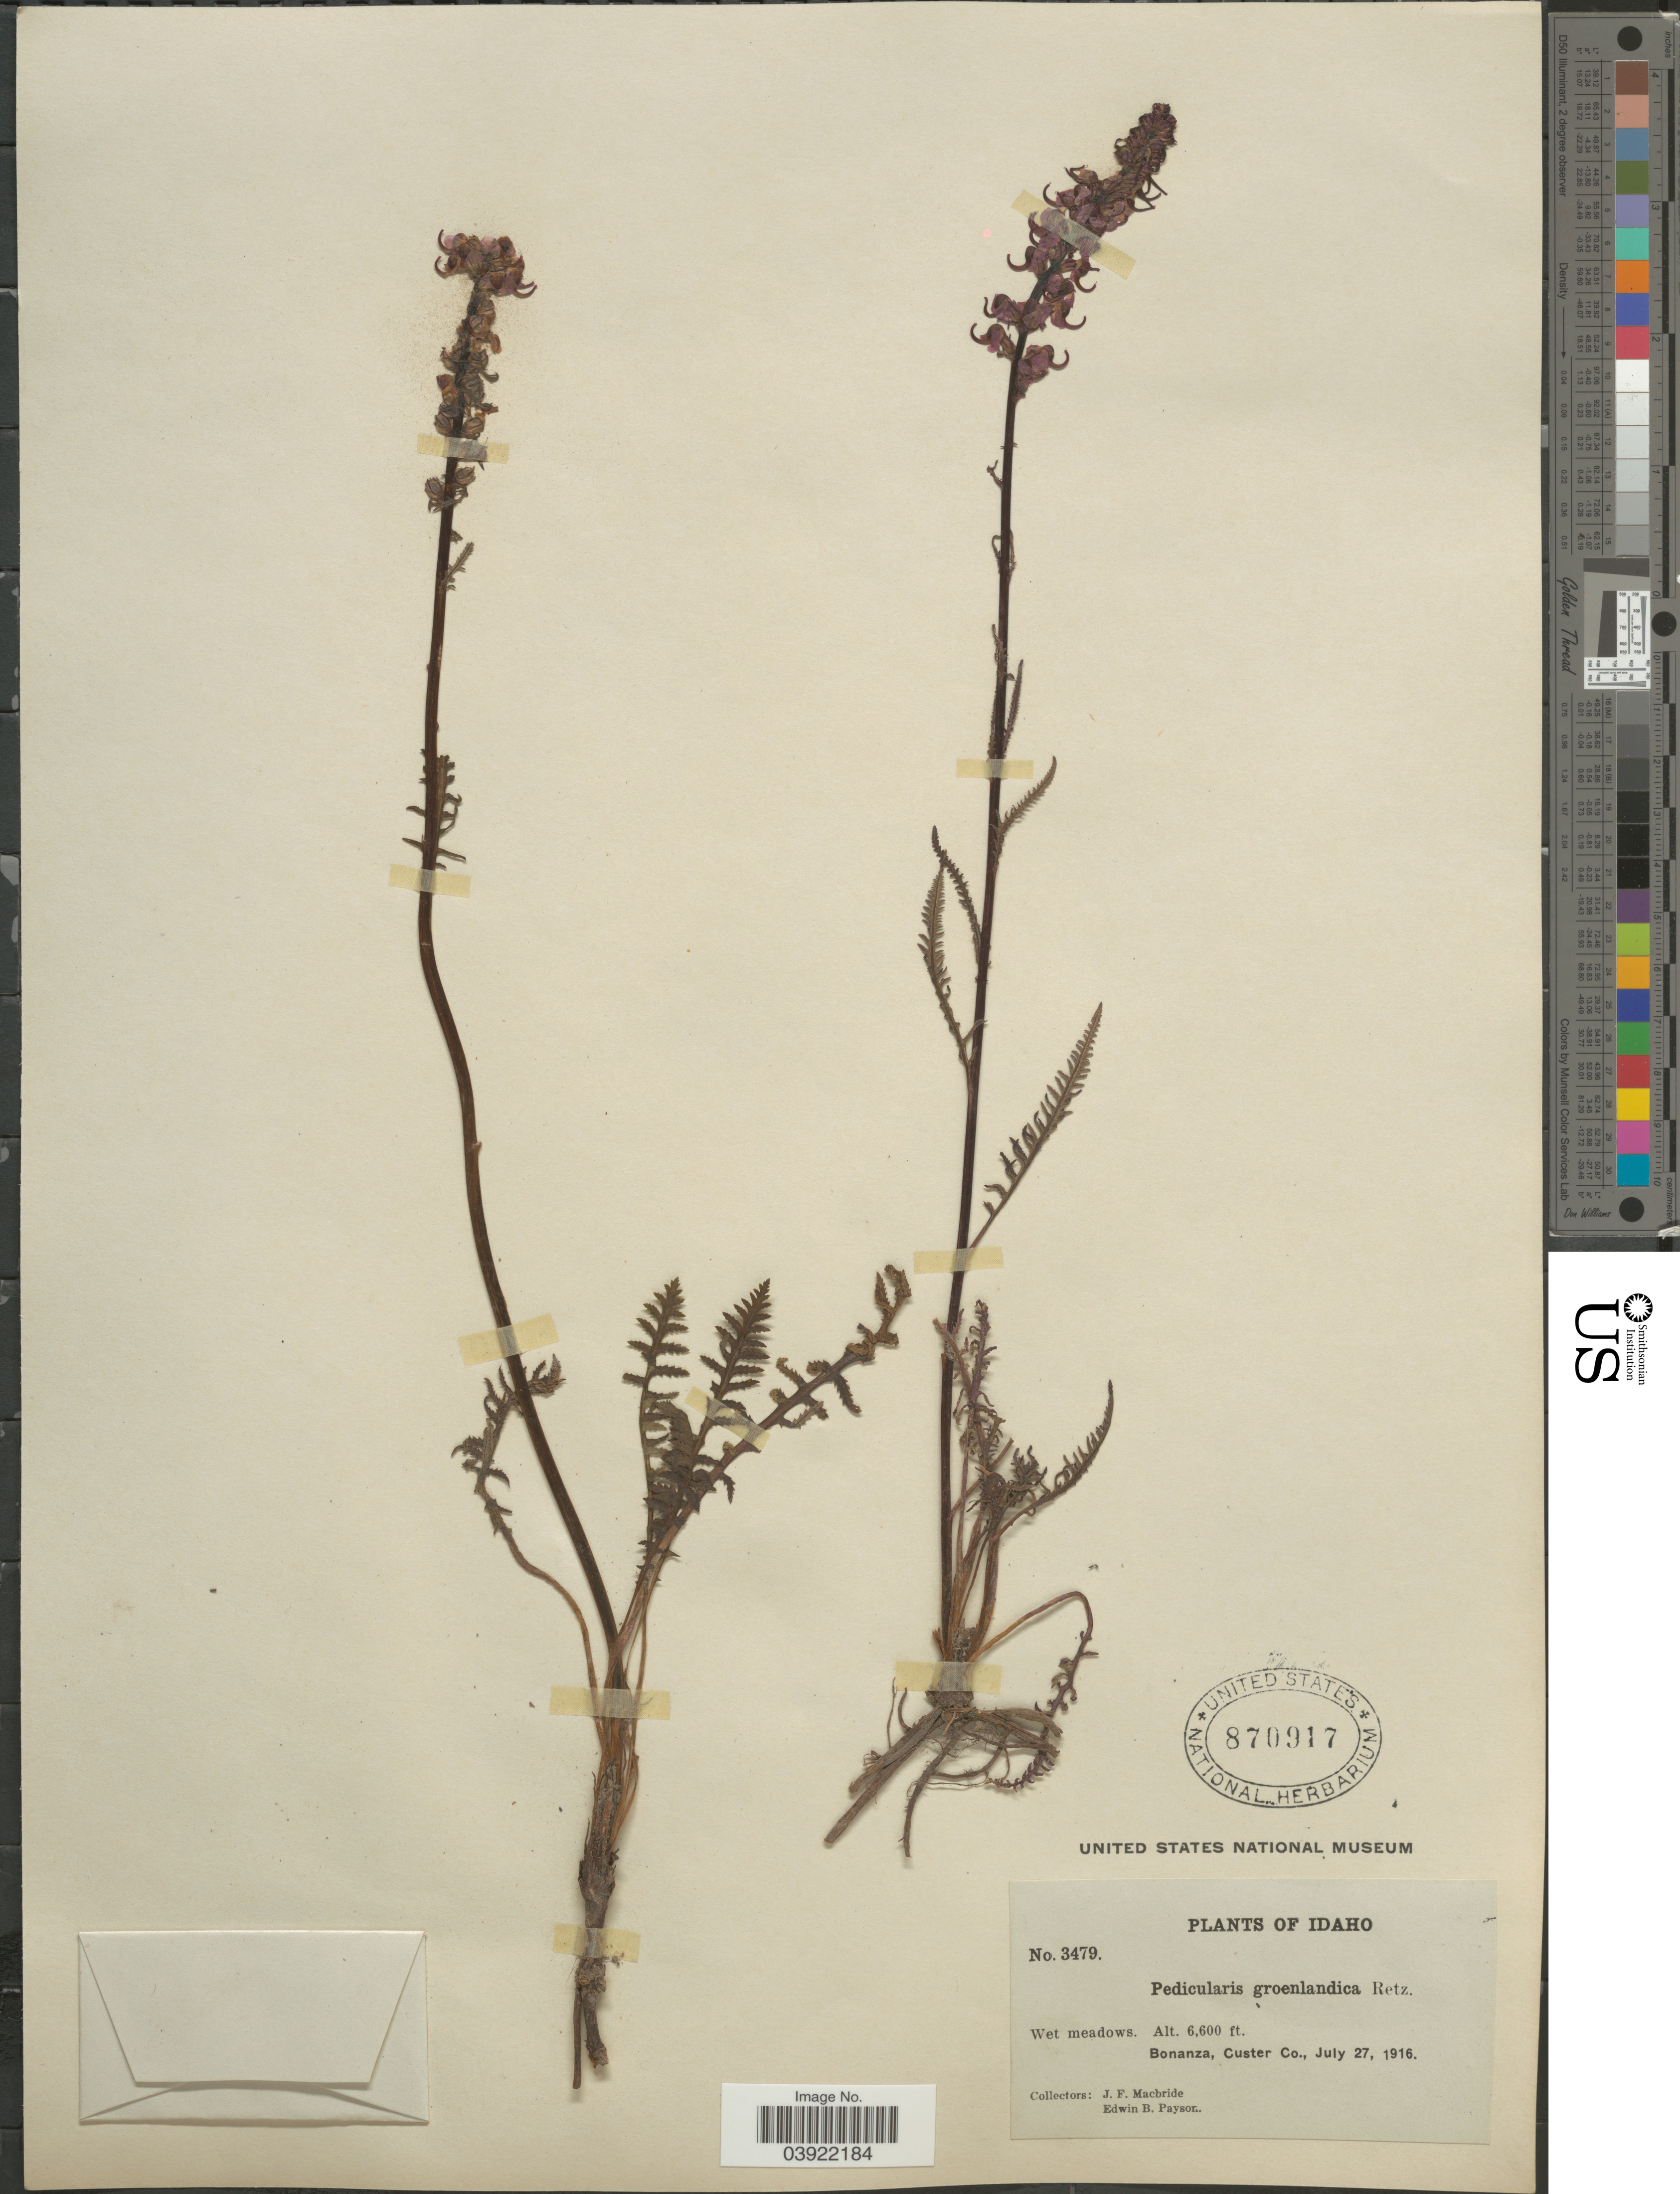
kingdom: Plantae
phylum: Tracheophyta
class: Magnoliopsida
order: Lamiales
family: Orobanchaceae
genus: Pedicularis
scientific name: Pedicularis groenlandica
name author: Retz.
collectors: J. F. Macbride & E. B. Payson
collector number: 3479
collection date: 1916-07-27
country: United States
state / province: Idaho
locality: Wet meadows. Bonanza, Custer Co.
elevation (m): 2012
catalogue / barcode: US 870917